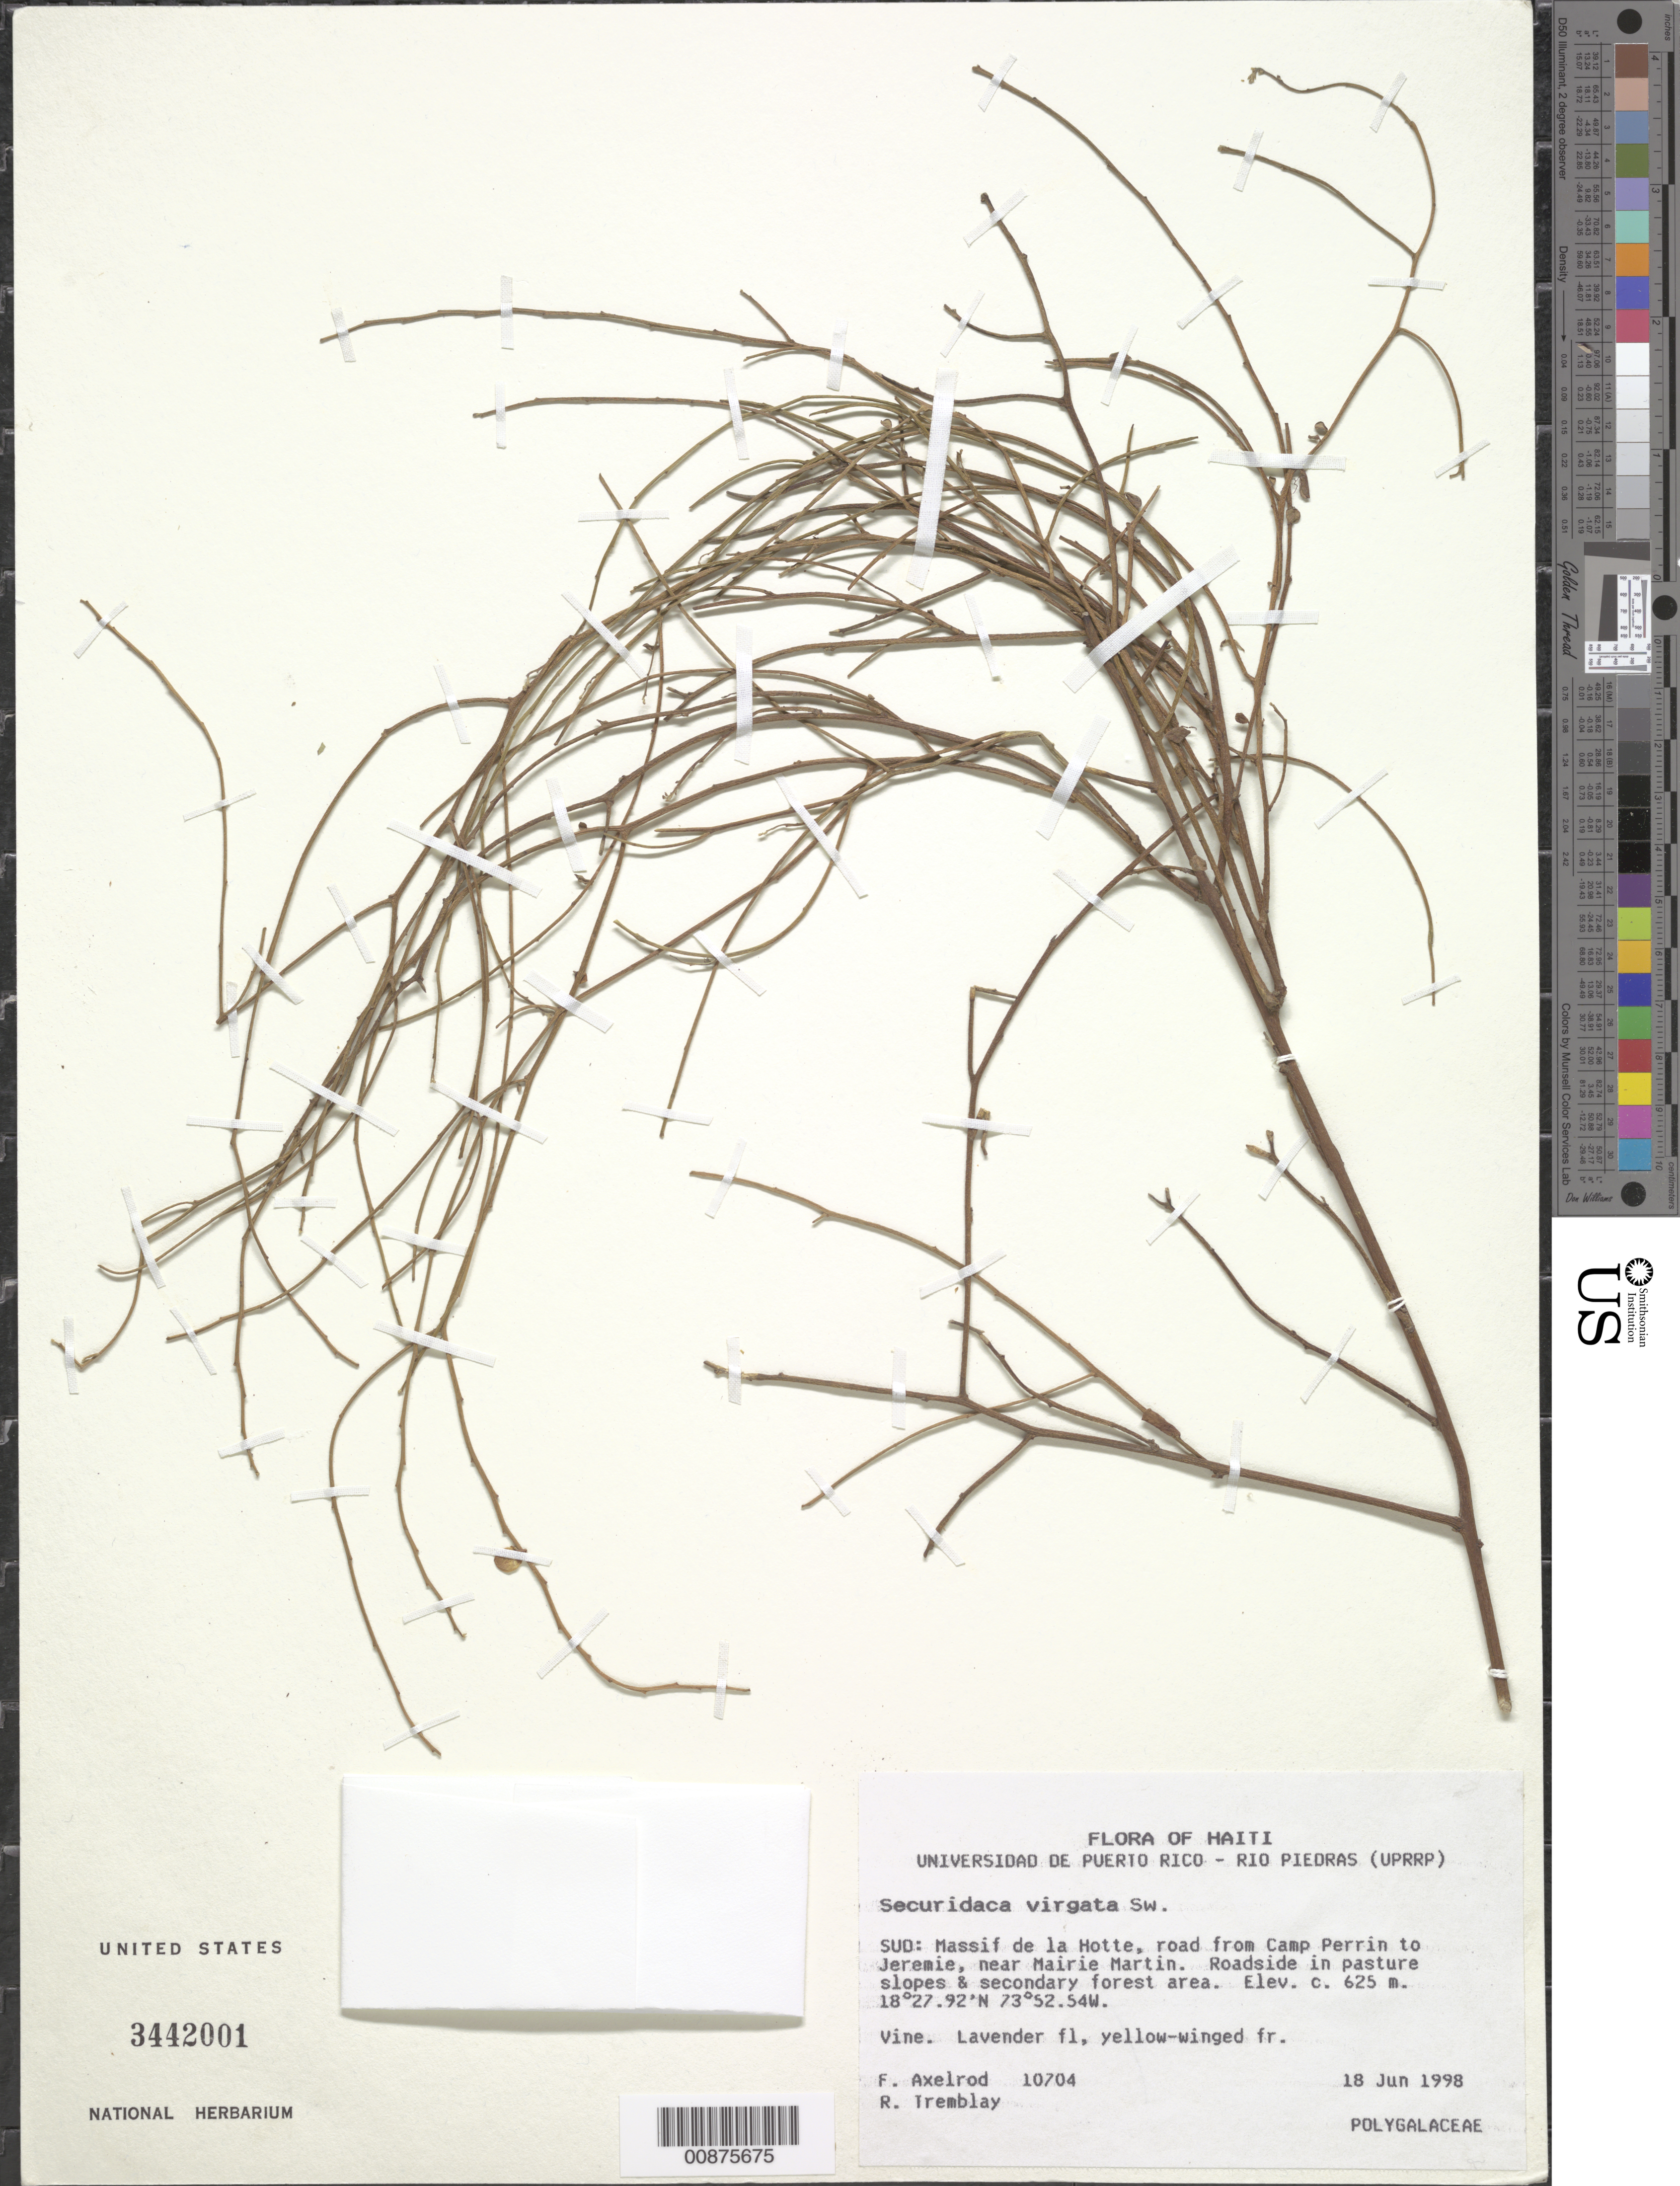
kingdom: Plantae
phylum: Tracheophyta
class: Magnoliopsida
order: Fabales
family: Polygalaceae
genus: Securidaca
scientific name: Securidaca virgata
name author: Sw.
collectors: F. S. Axelrod & R. L. Tremblay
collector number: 10704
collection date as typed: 18 Jun 1998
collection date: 1998-06-18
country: Haiti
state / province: Sud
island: Hispaniola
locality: Massif de la Hotte, road from Camp Perrin to Jérémie, near Mairie Martin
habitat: Roadside in pasture slopes and secondary forest area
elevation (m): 625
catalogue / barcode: US 3442001